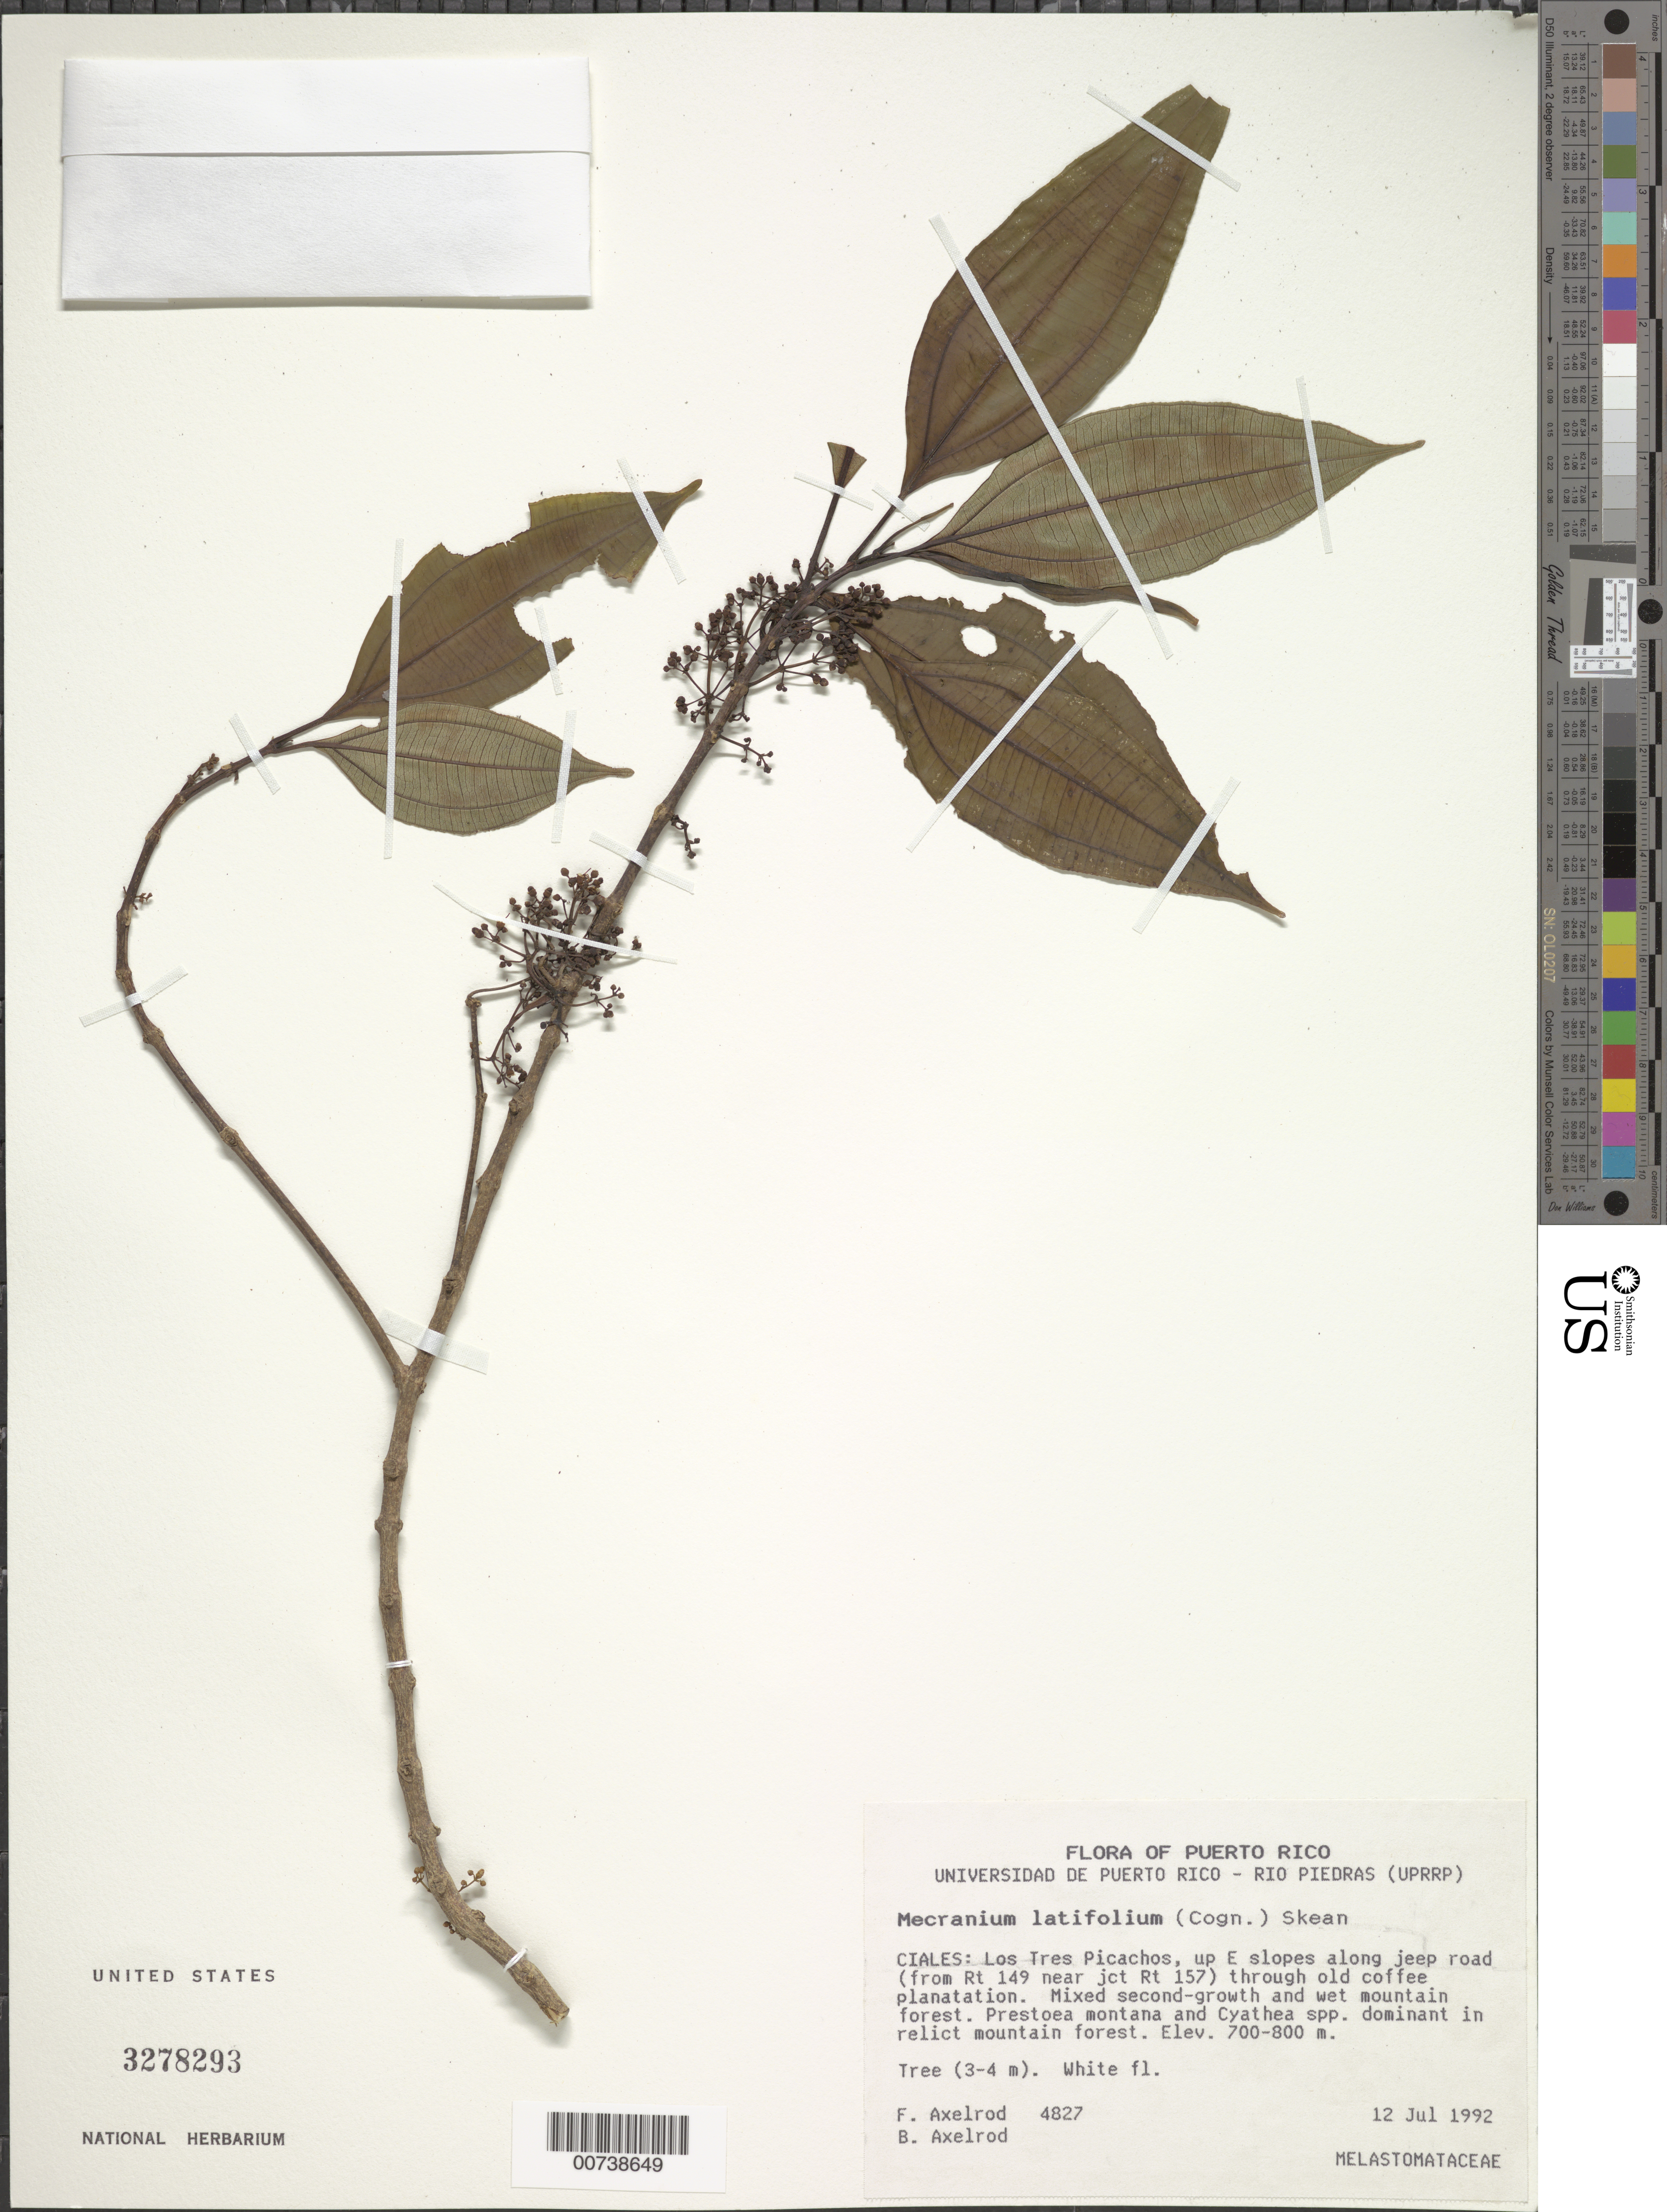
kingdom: Plantae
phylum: Tracheophyta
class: Magnoliopsida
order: Myrtales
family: Melastomataceae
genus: Mecranium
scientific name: Mecranium latifolium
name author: (Cogn.) Skean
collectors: F. S. Axelrod & B. Axelrod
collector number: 4827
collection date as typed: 12 Jul 1992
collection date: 1992-07-12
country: Puerto Rico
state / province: Ciales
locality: Ciales: Los Tres Picachos, up East slopes along jeep road (from Rt 149 near jct Rt 157) through old coffee plantation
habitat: Mixed second-growth and wet mountain forest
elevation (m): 700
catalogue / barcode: US 3278293